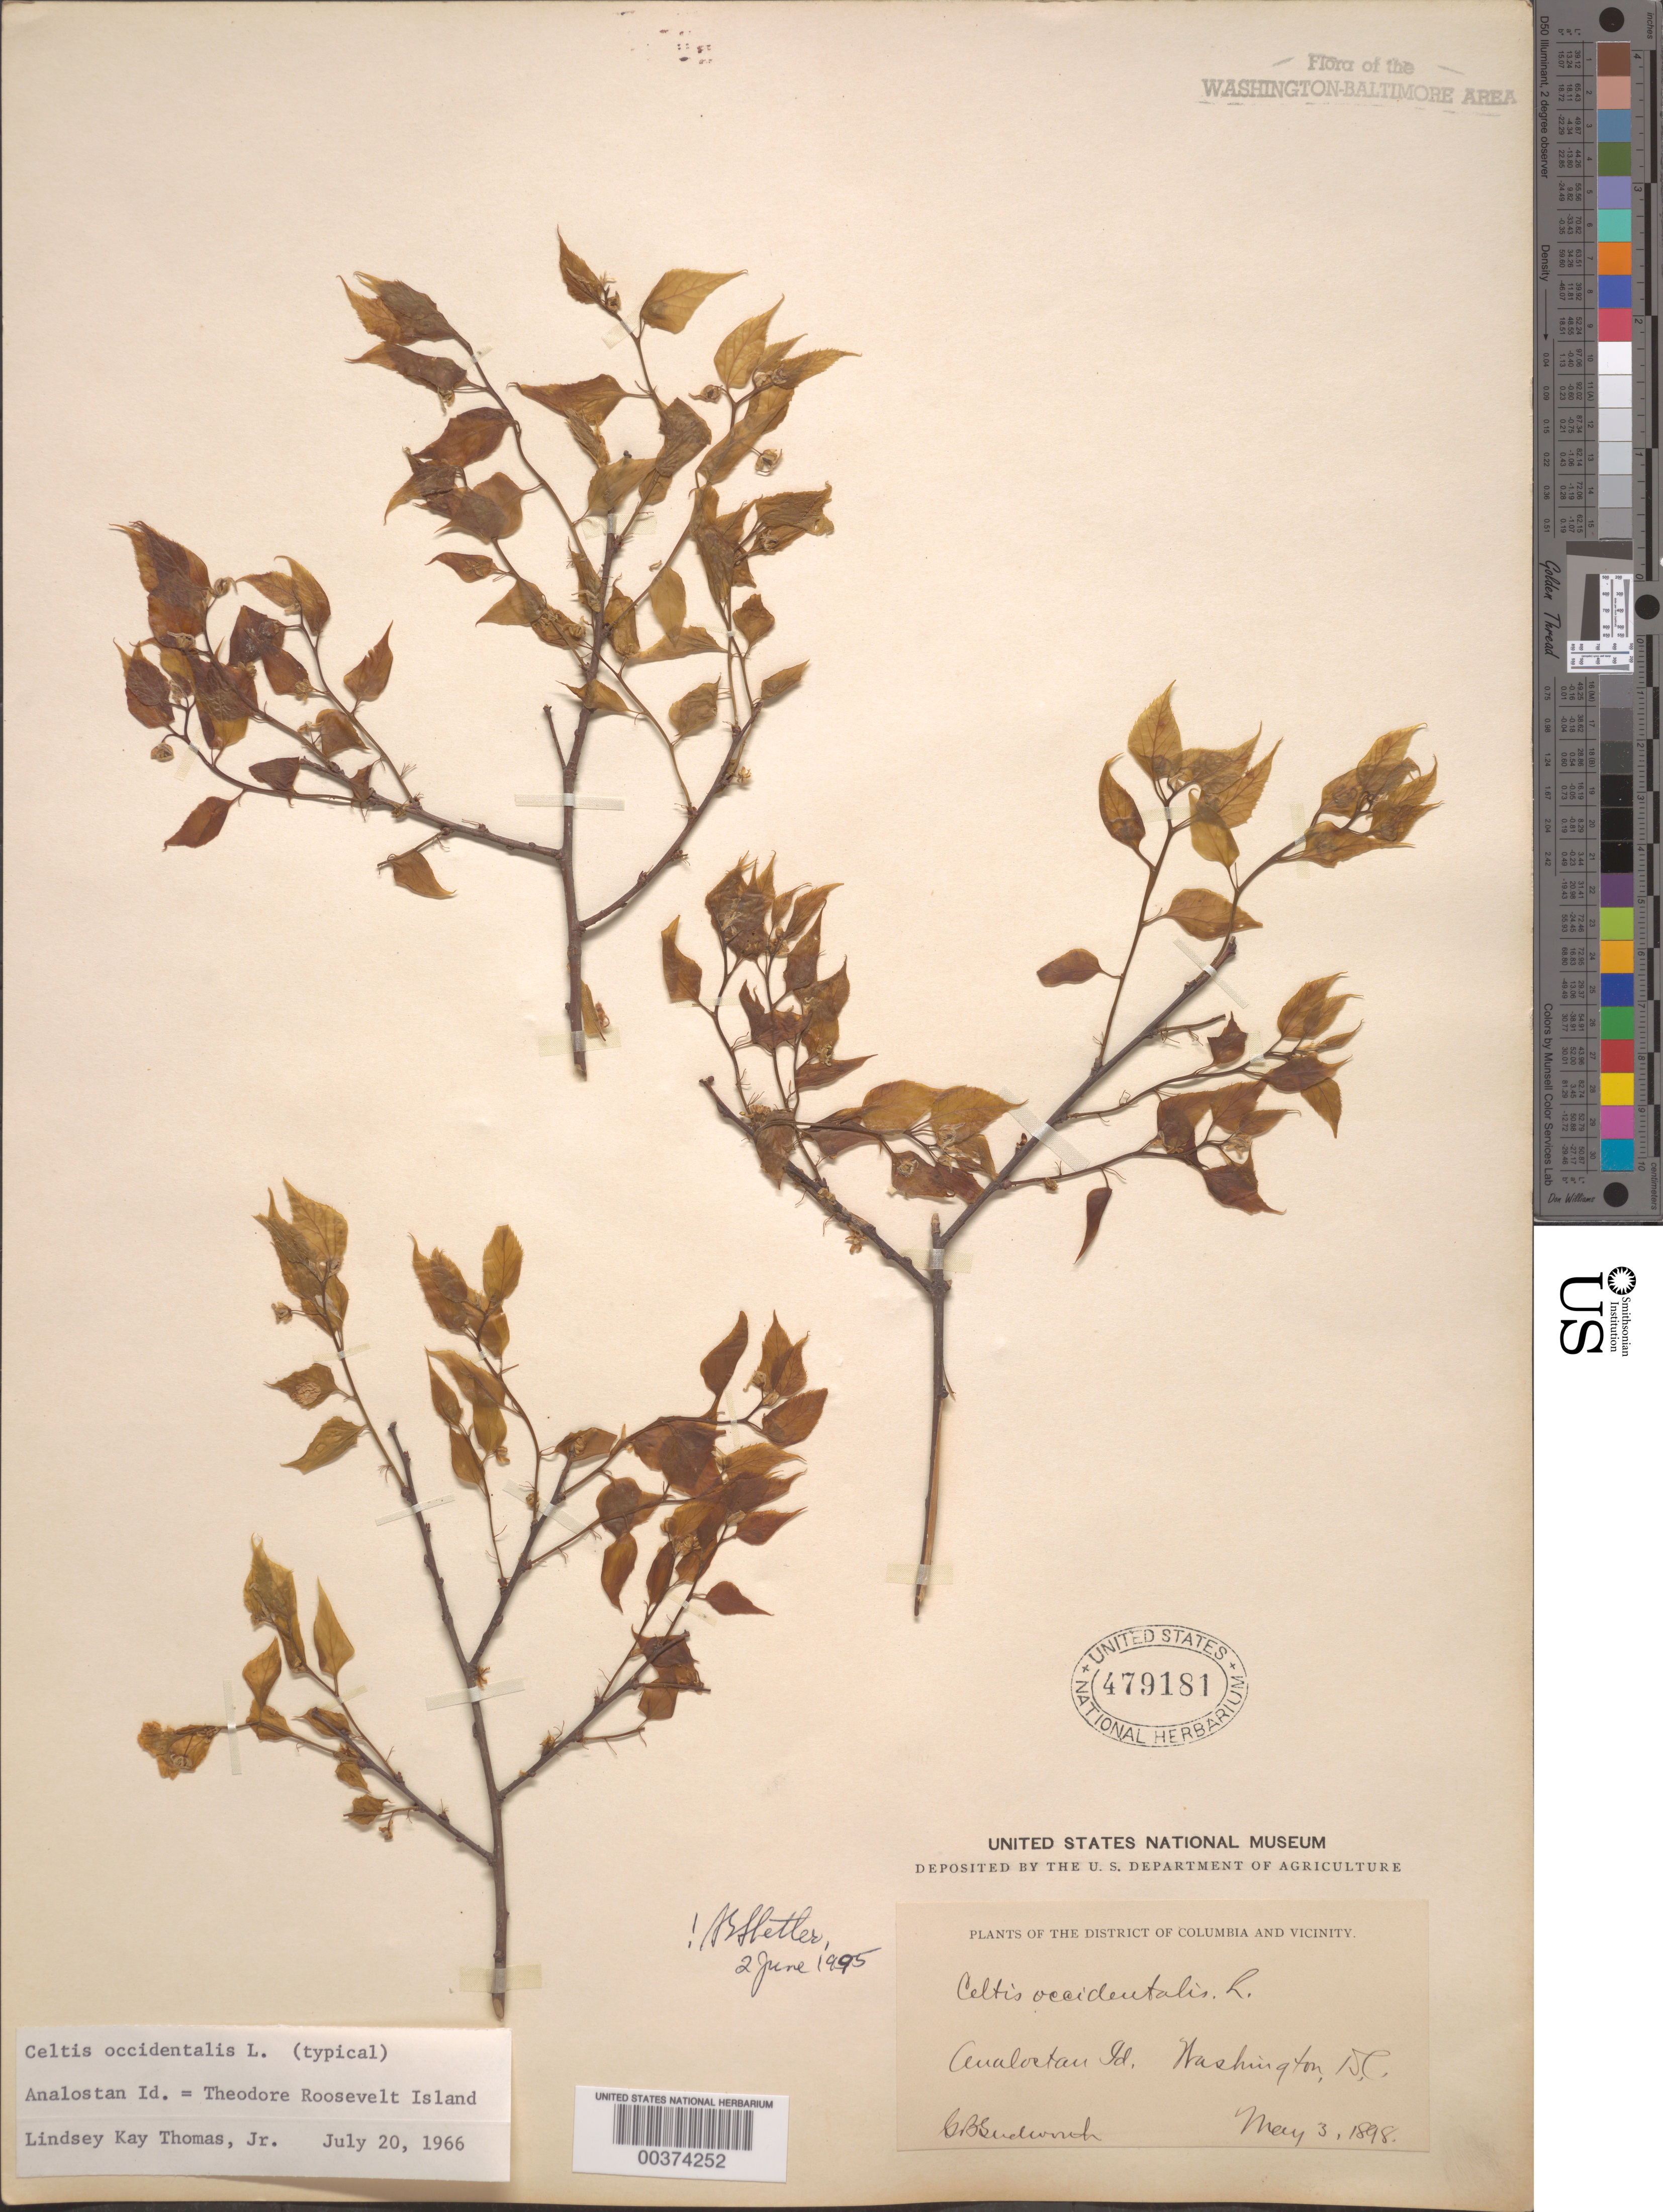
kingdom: Plantae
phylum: Tracheophyta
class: Magnoliopsida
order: Rosales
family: Cannabaceae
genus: Celtis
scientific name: Celtis occidentalis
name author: L.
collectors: G. B. Sudworth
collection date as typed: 03 May 1898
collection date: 1898-05-03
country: United States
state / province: District of Columbia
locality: Analostan Island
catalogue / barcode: US 479181